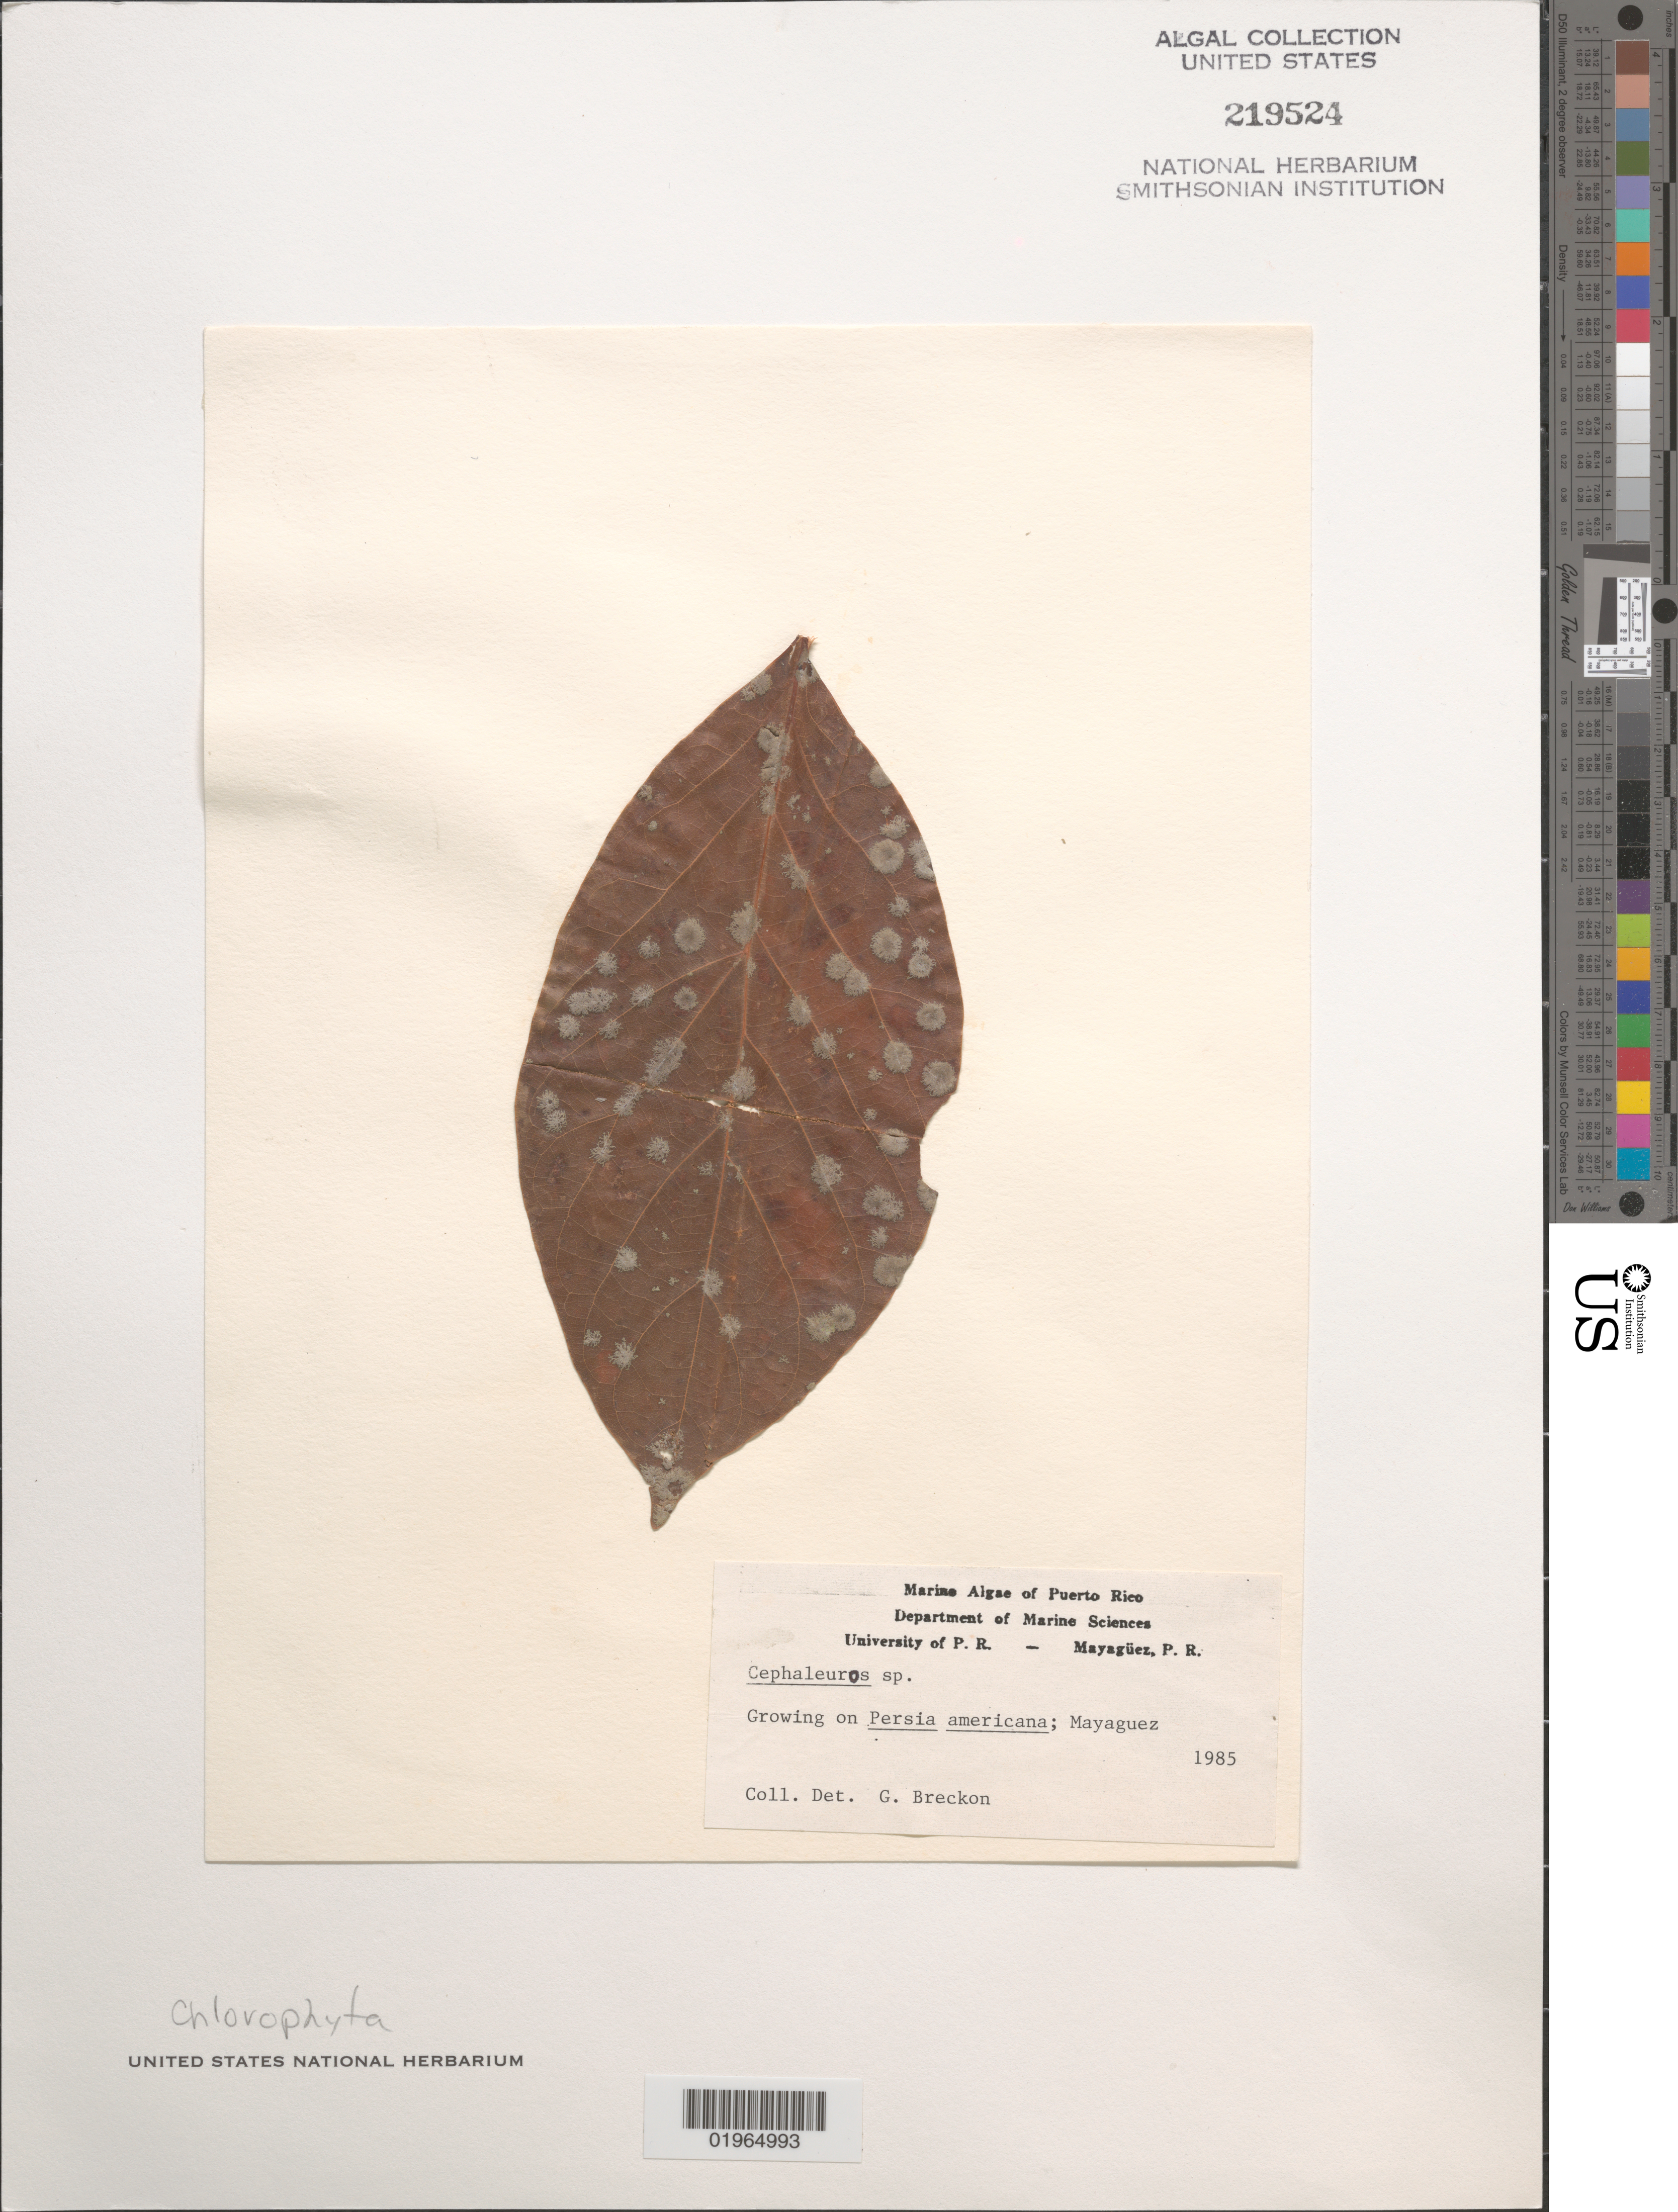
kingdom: Plantae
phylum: Chlorophyta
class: Ulvophyceae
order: Trentepohliales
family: Trentepohliaceae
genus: Cephaleuros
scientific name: Cephaleuros sp.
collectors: G. Breckon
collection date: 1985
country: Puerto Rico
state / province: Mayagüez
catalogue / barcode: US 219524